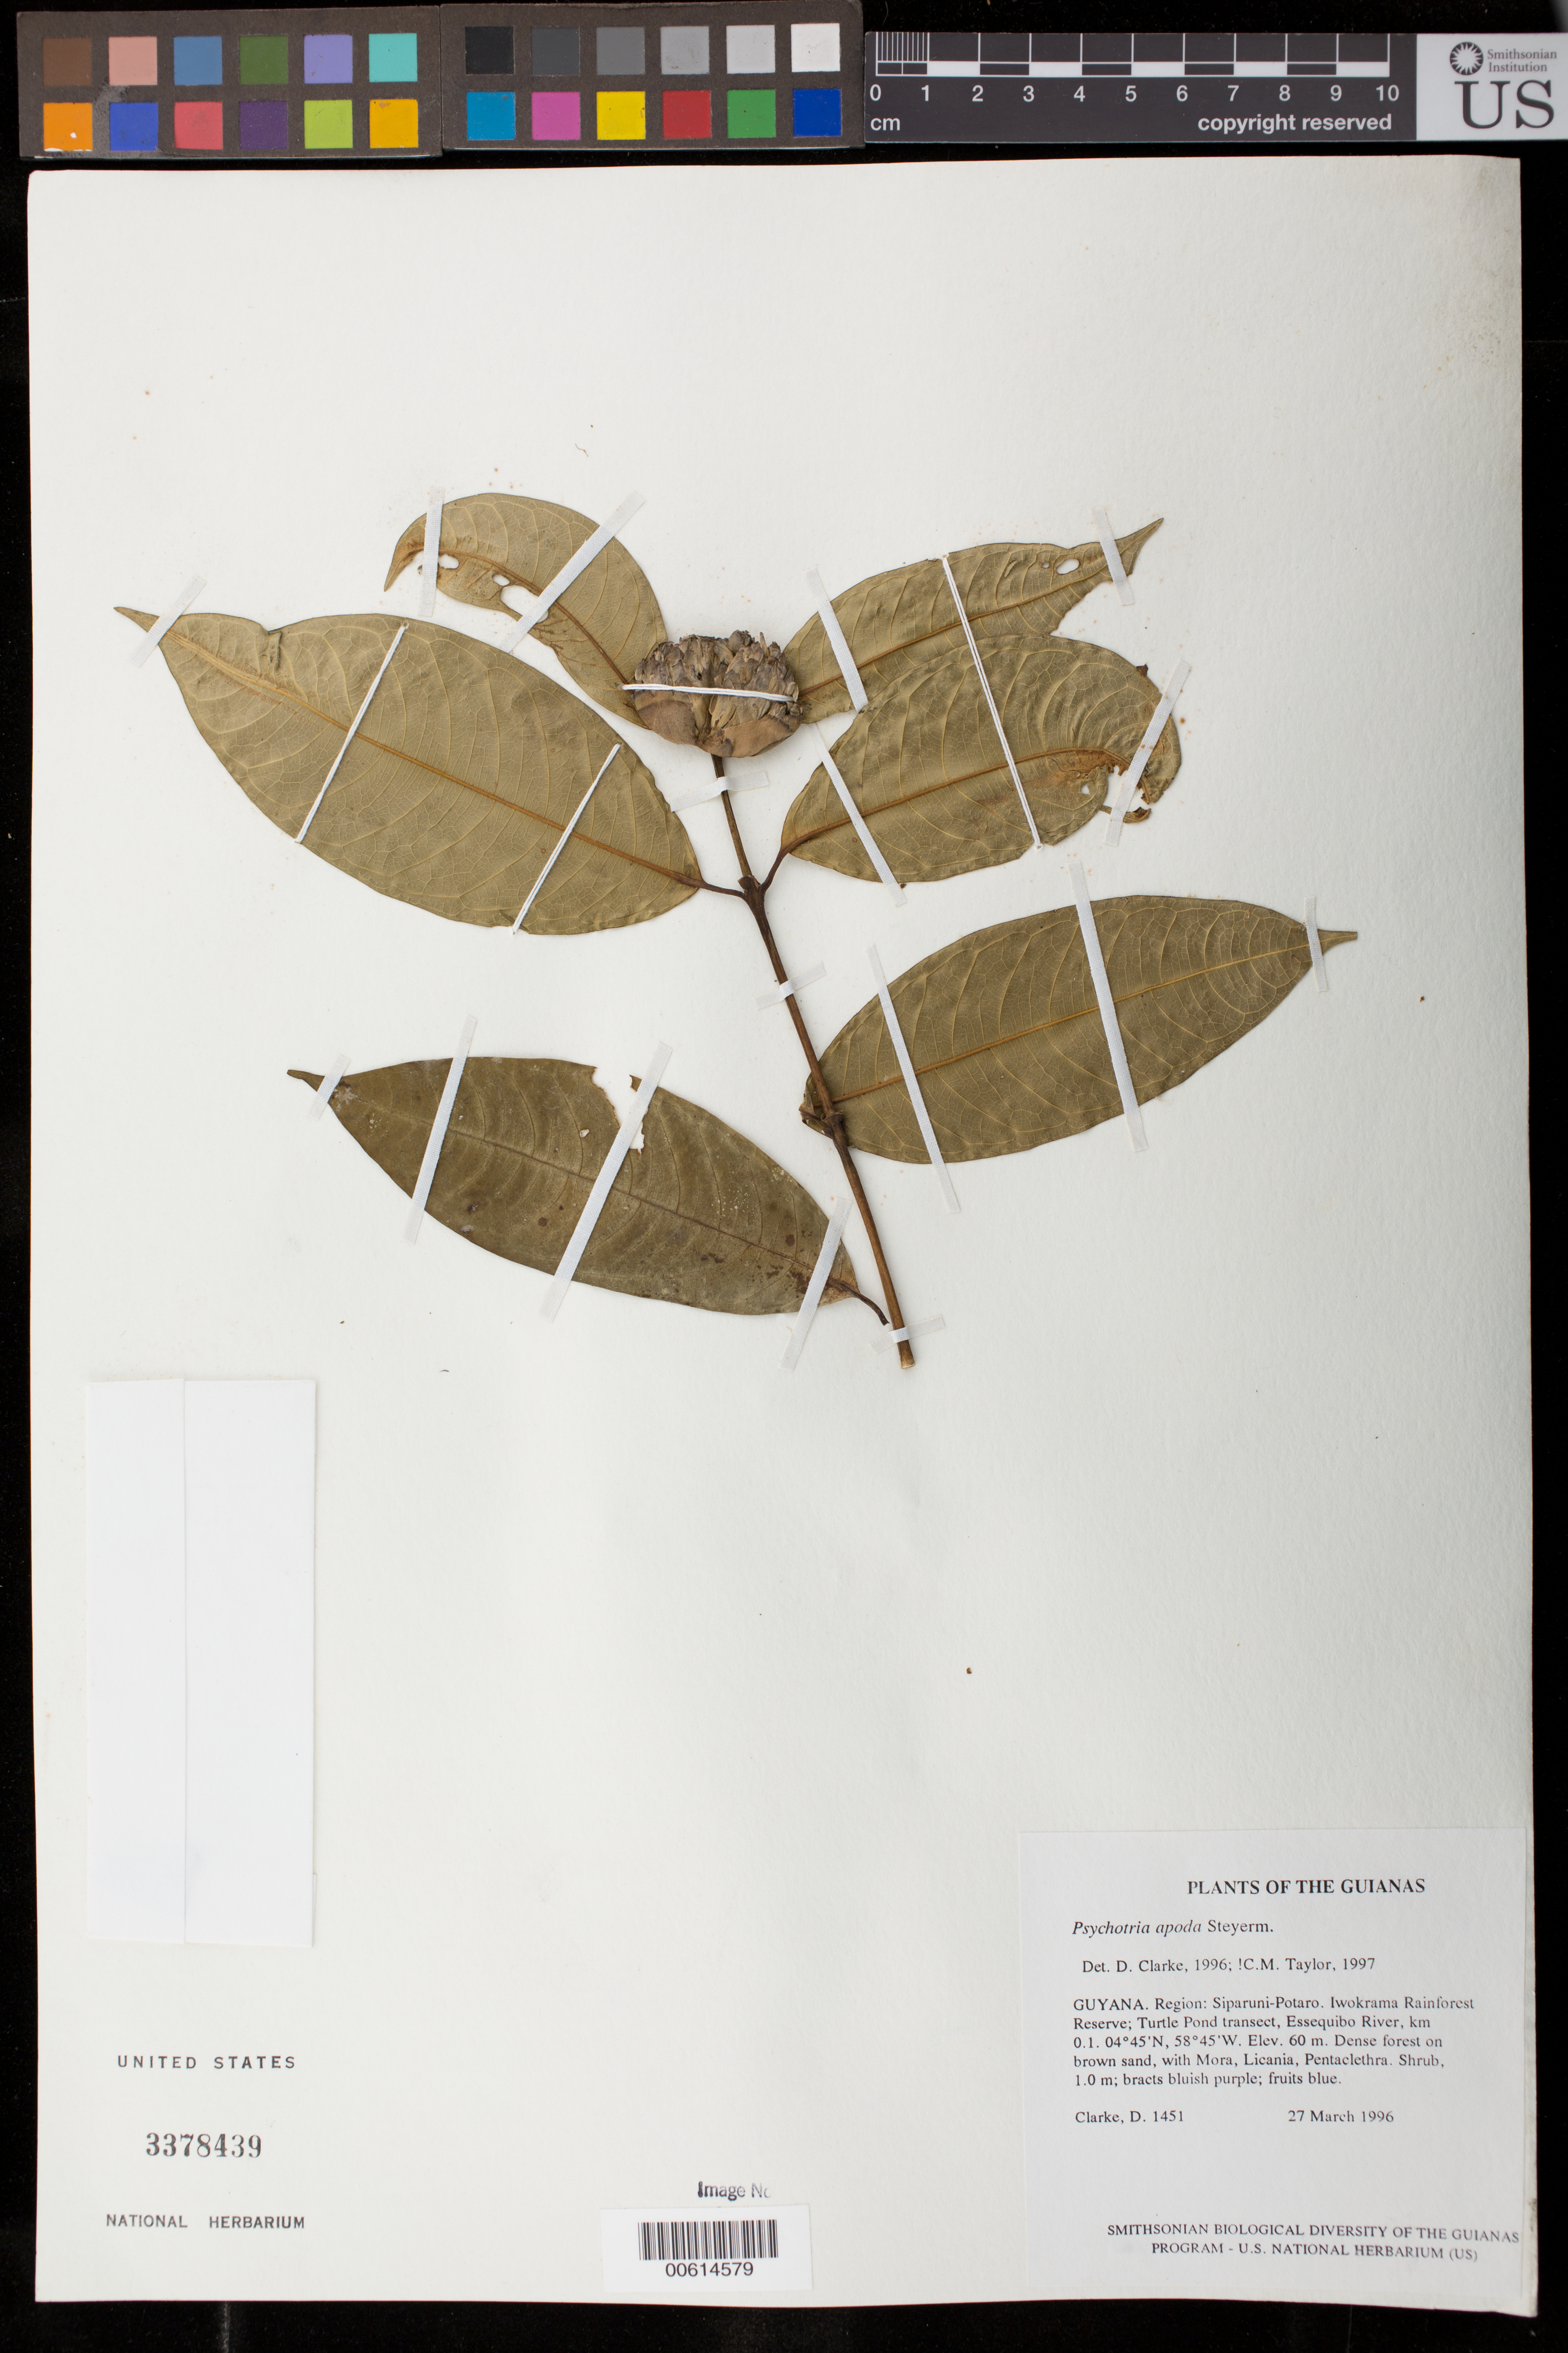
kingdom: Plantae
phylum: Tracheophyta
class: Magnoliopsida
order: Gentianales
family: Rubiaceae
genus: Palicourea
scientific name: Palicourea apoda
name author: (Steyerm.) Delprete & J.H. Kirkbr.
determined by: Kirkbride, J. H., Jr.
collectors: H. D. Clarke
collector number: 1451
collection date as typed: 27 March 1996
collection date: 1996-03-27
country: Guyana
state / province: Potaro-Siparuni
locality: Iwokrama Rainforest Reserve; Turtle Pond transect, Essequibo River, km 0.1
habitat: Dense forest on brown sand, with Mora, Licania, Pentaclethra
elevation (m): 60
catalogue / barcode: US 3378439